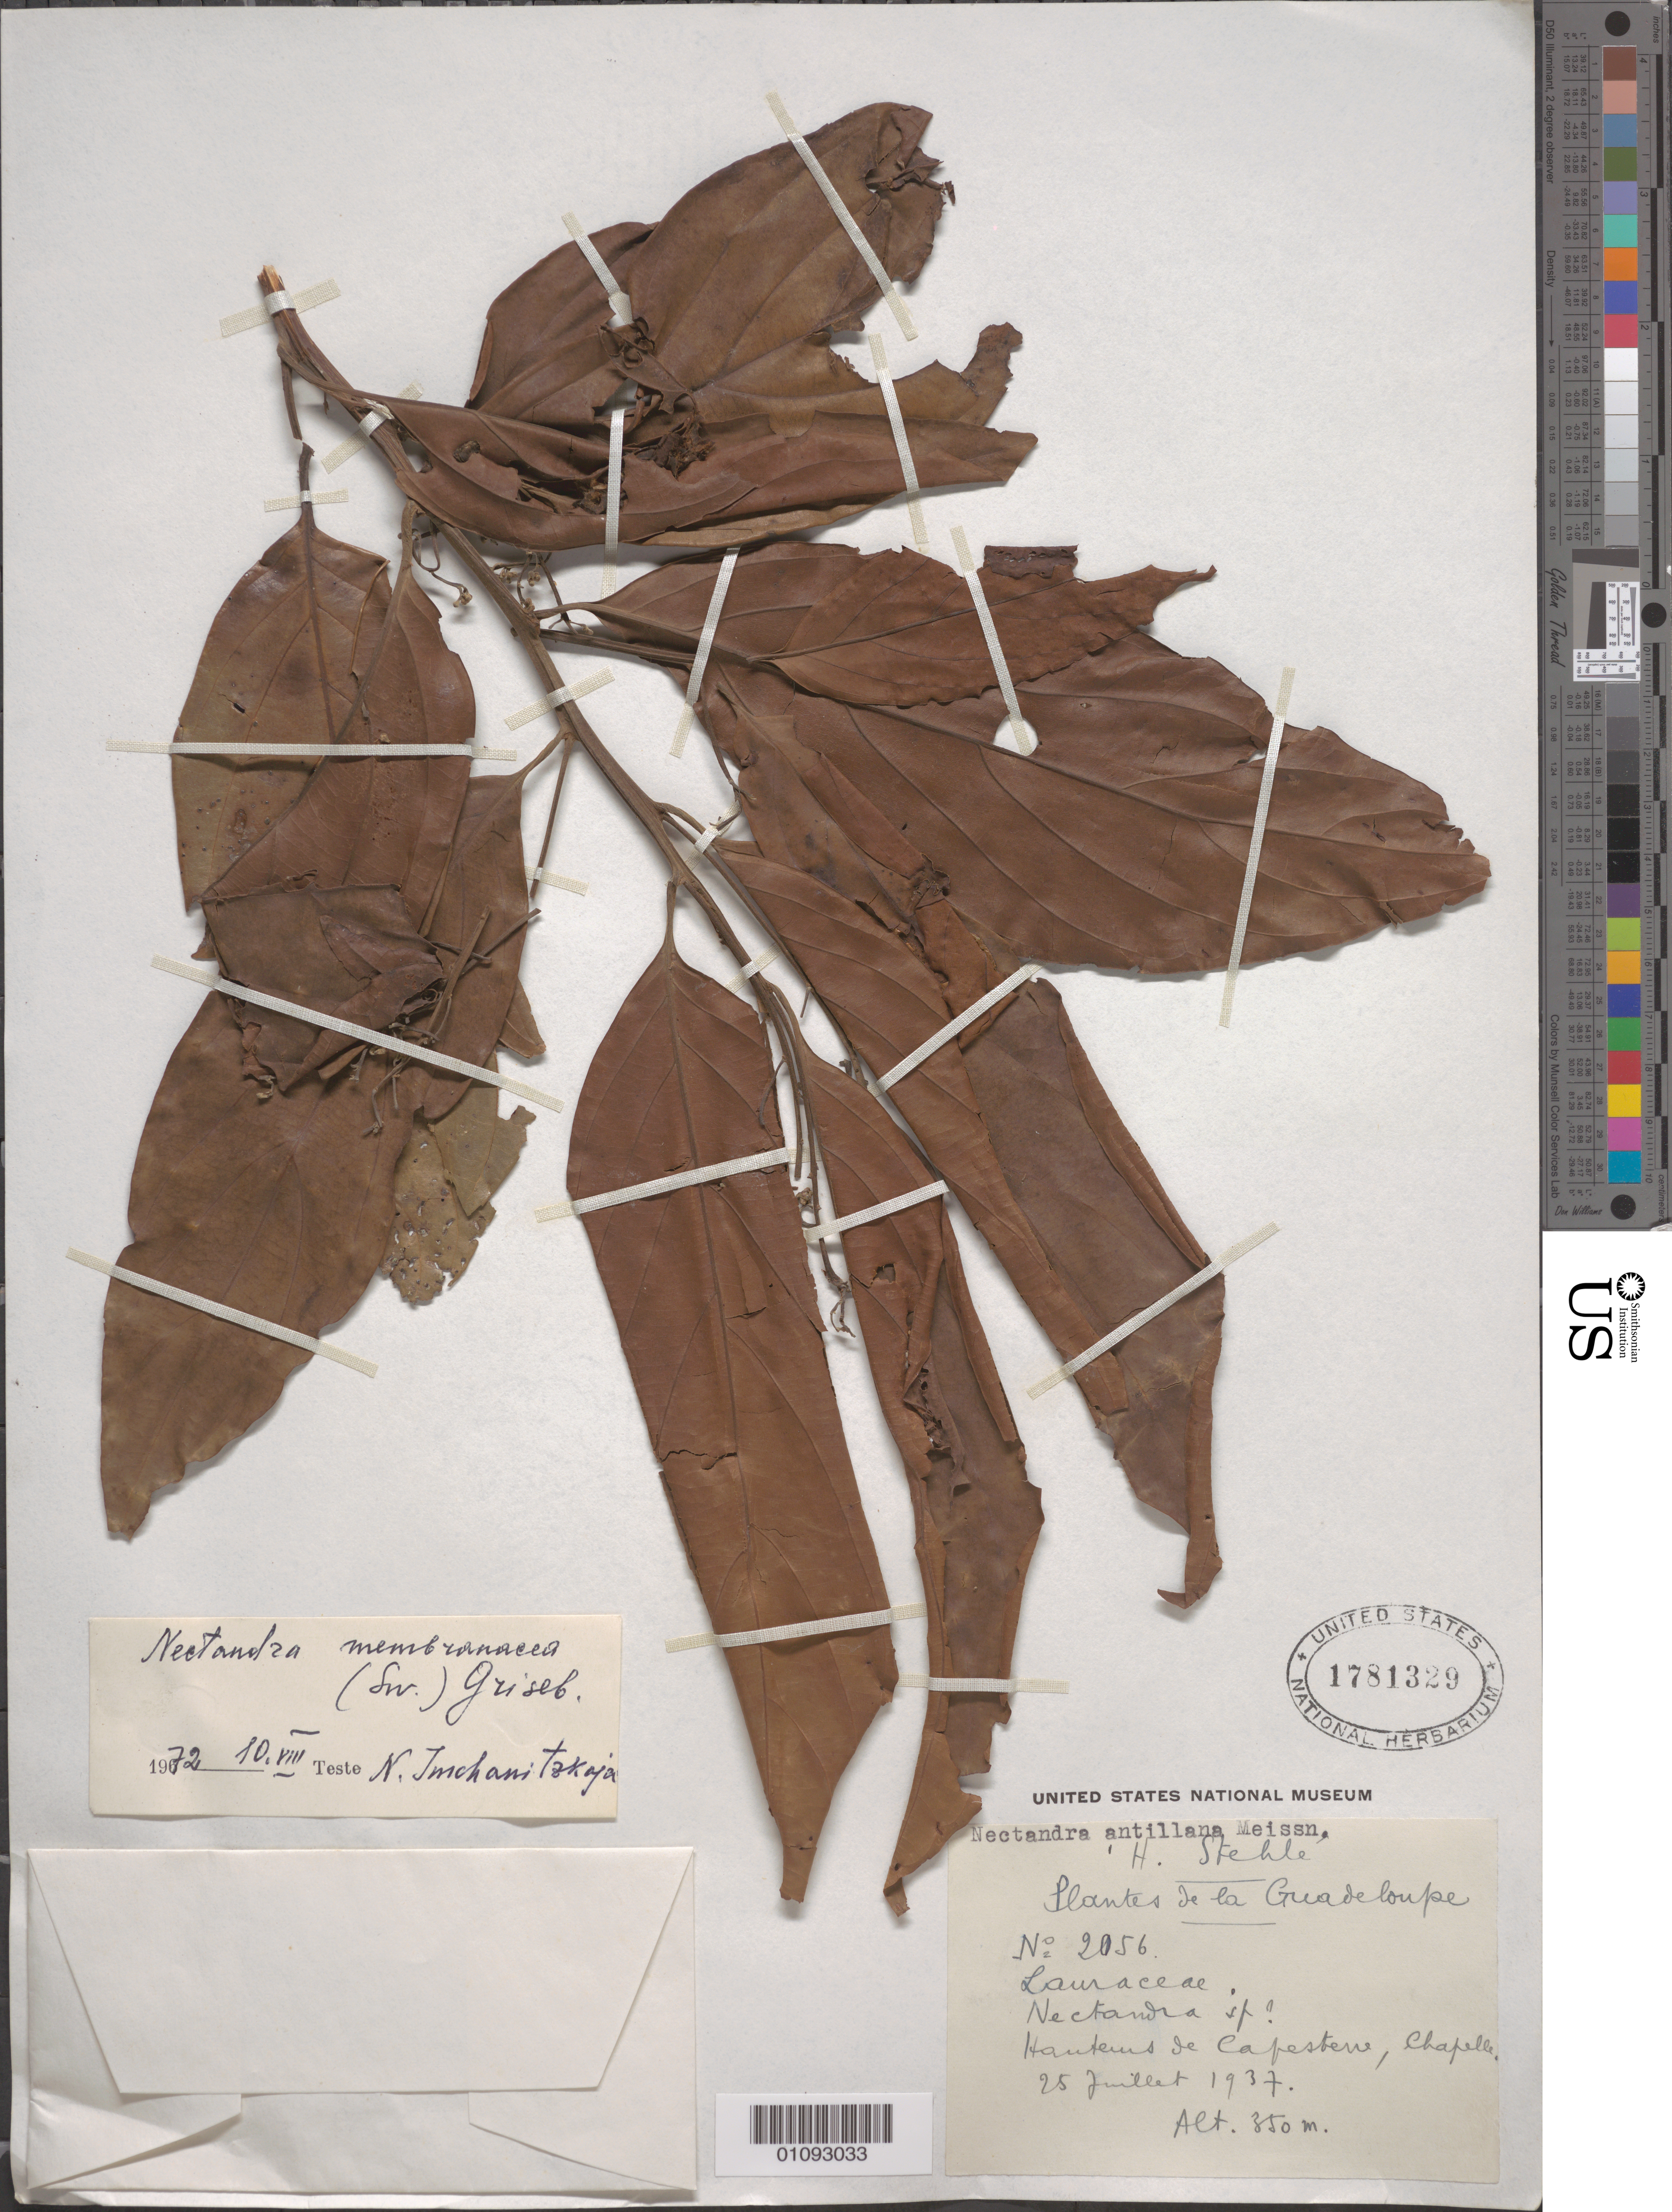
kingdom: Plantae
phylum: Tracheophyta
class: Magnoliopsida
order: Laurales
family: Lauraceae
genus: Nectandra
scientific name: Nectandra membranacea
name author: (Sw.) Griseb.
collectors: H. Stehlé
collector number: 2056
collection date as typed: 25 Jul 1937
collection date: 1937-07-25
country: Guadeloupe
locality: Outer Capesterre, Chapelle.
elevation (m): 350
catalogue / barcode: US 1781329